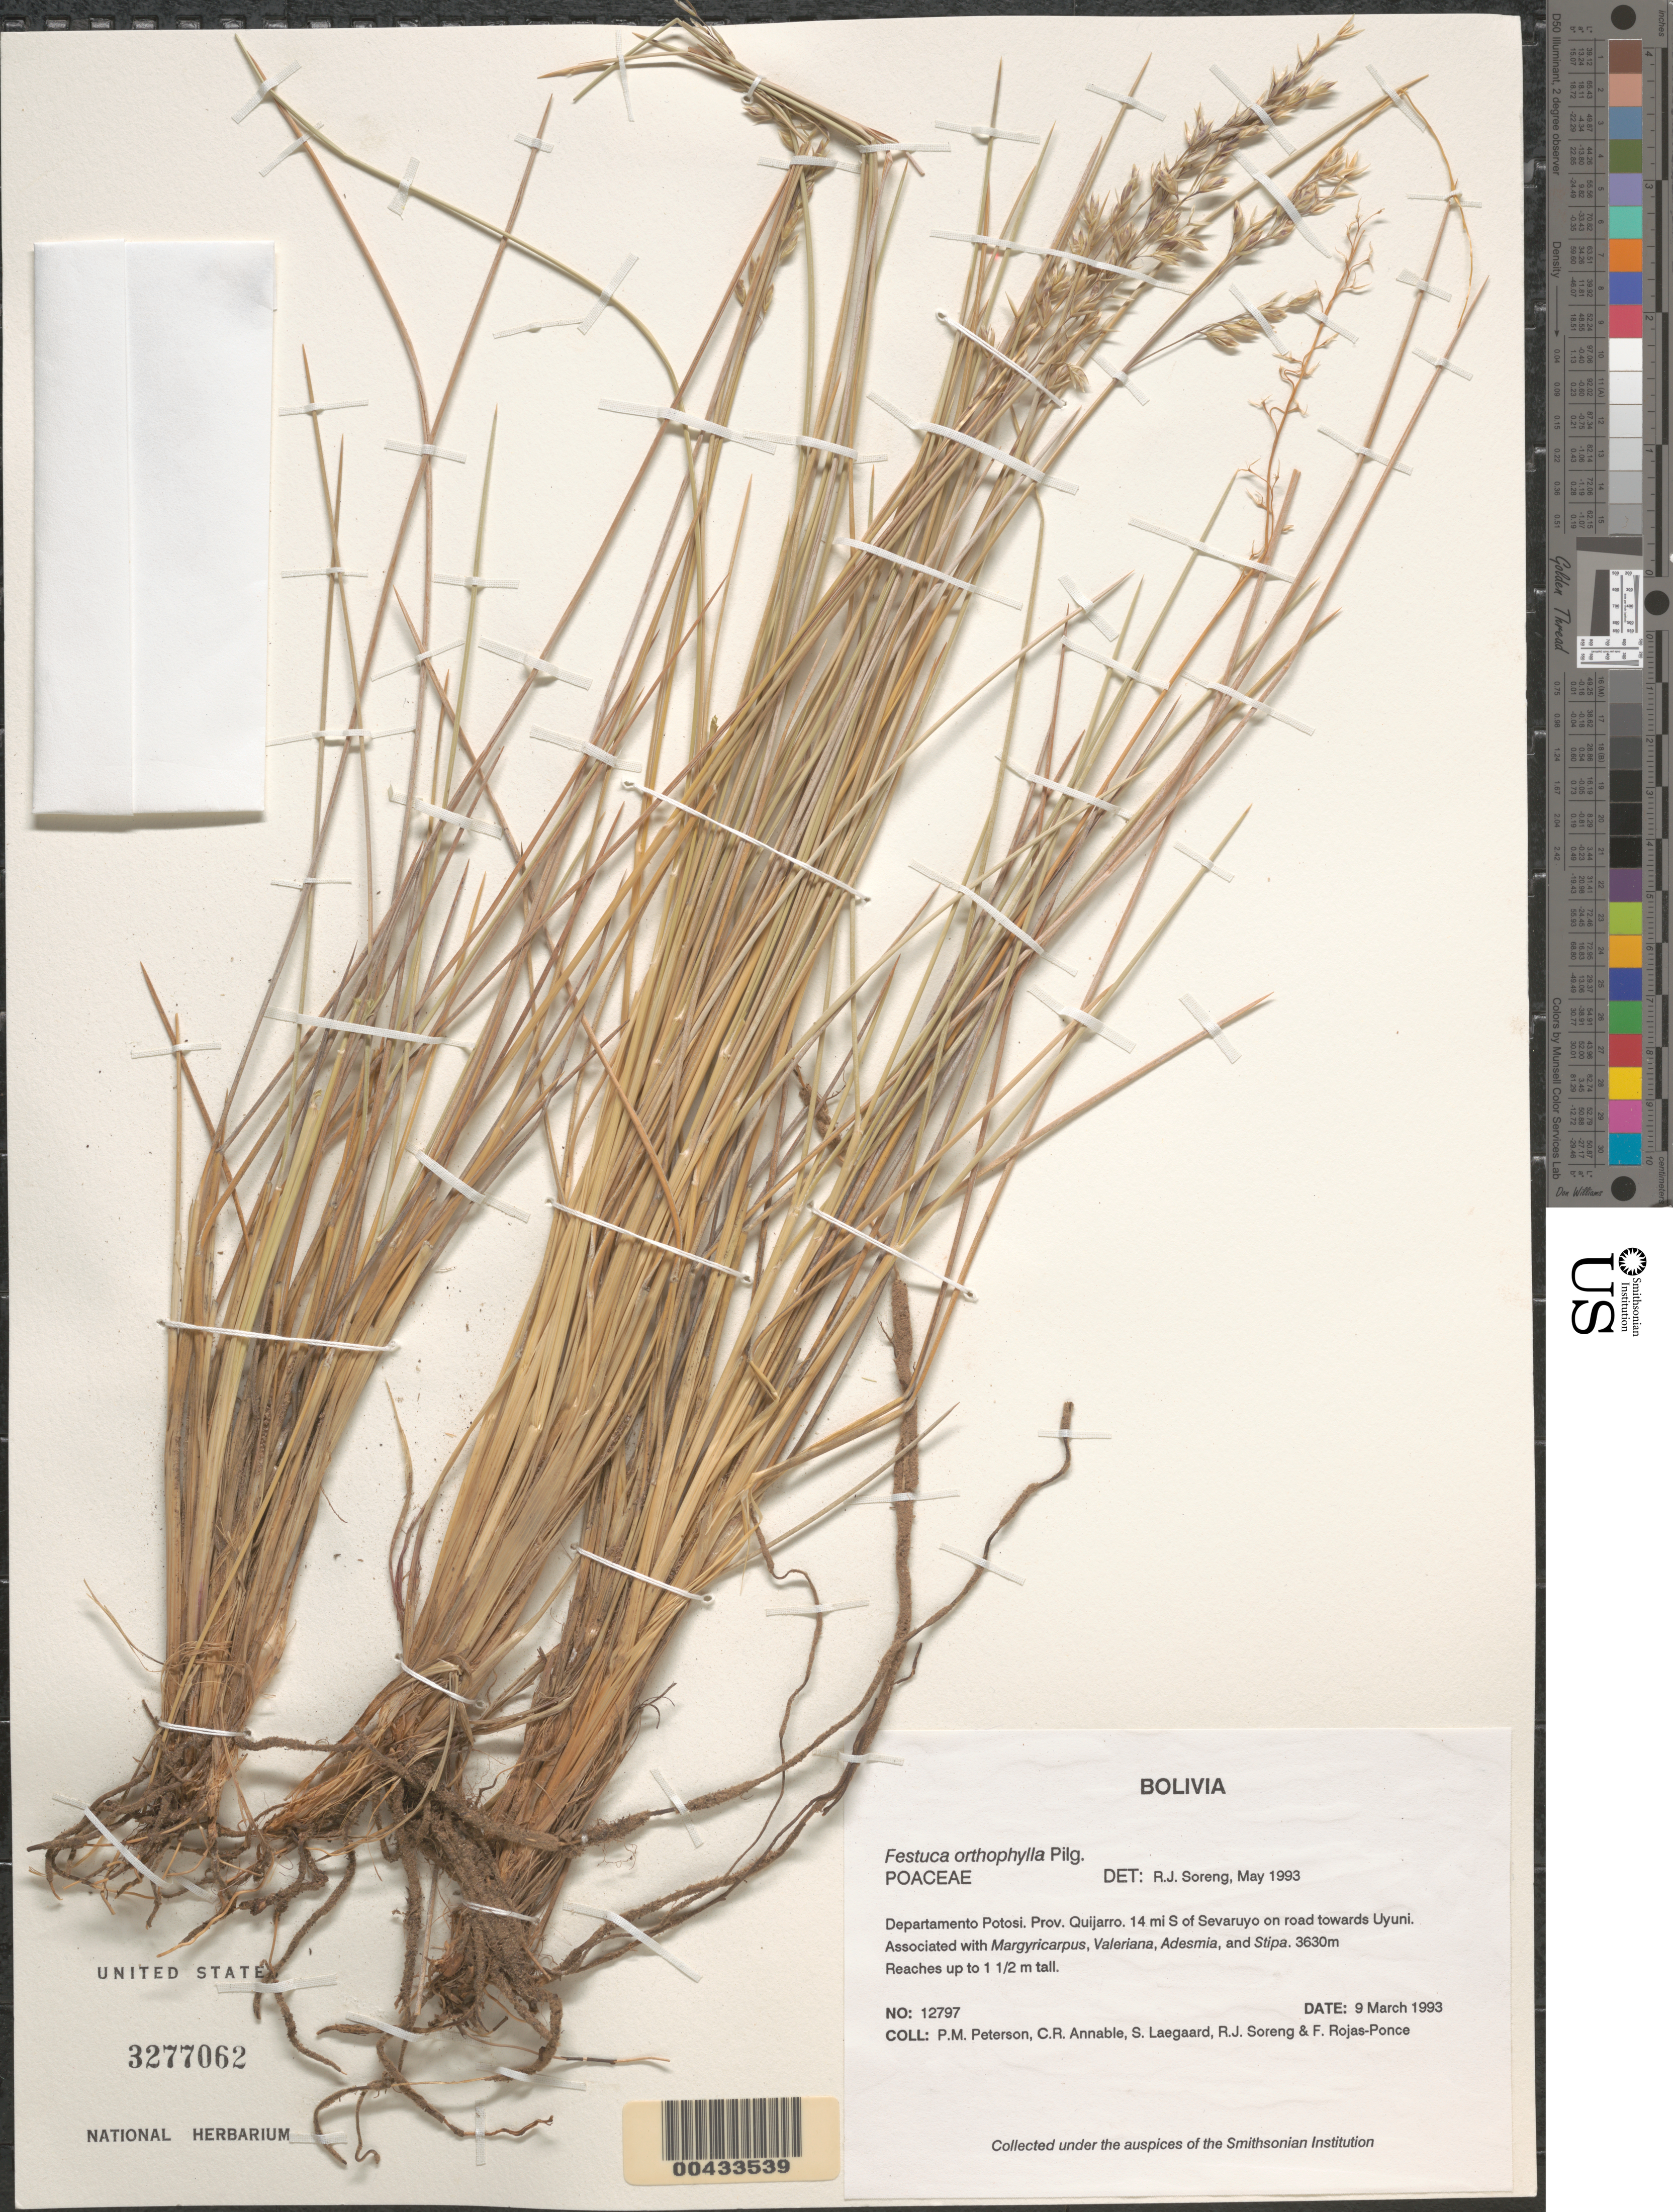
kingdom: Plantae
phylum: Tracheophyta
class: Liliopsida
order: Poales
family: Poaceae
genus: Festuca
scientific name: Festuca orthophylla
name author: Pilg.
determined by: Soreng, Robert J., Research Associate (BOT), Smithsonian Institution - National Museum of Natural History (UNITED STATES)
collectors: P. M. Peterson, C. R. Annable, S. Lægaard, R. J. Soreng & F. Rojas-Ponce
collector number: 12797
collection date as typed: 09 Mar 1993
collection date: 1993-03-09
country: Bolivia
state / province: Potosí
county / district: Quijarro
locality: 14 mi S of Sevaruyo on road towards Uyuni.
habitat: Associated with Margyricarpus, Valeriana, Adesmia, and Stipa.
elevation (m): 3630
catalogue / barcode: US 3277062